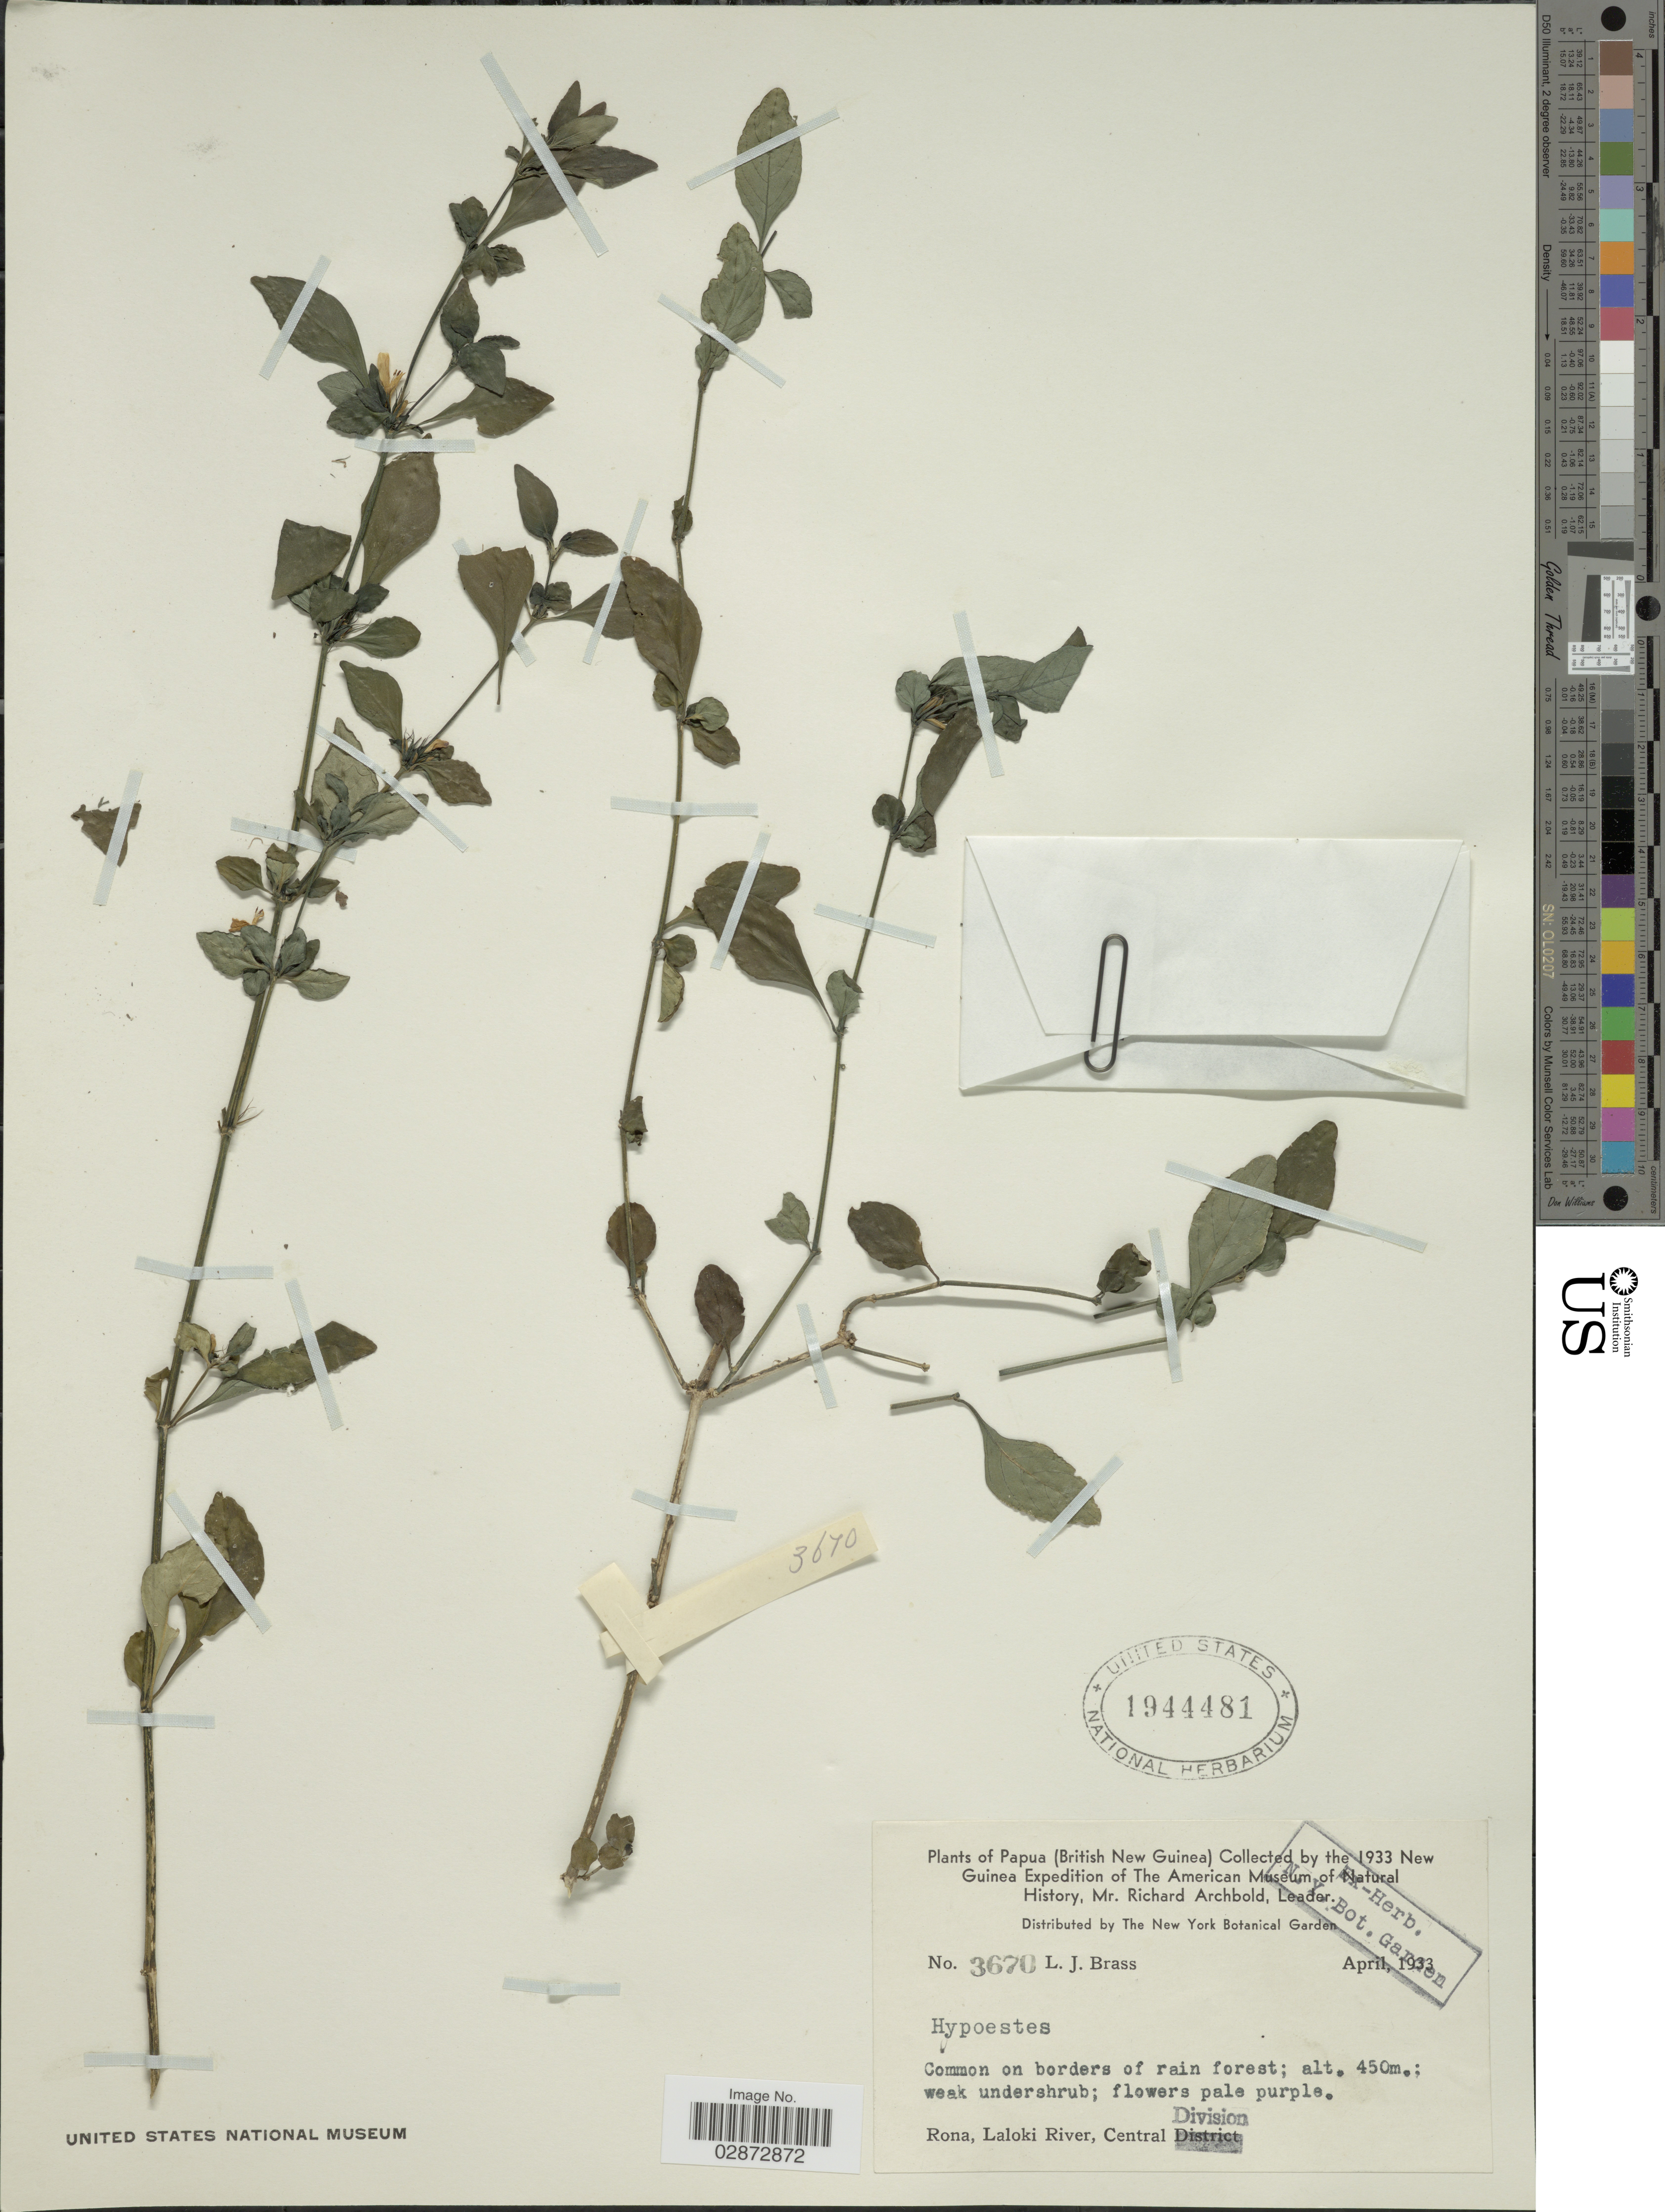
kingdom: Plantae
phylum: Tracheophyta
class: Magnoliopsida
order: Lamiales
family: Acanthaceae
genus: Hypoestes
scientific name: Hypoestes sp.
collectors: L. J. Brass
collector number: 3670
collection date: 1933-04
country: Papua New Guinea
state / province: Central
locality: Papua (British New Guinea), Rona, Laloki River, Central Division.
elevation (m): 450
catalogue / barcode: US 1944481